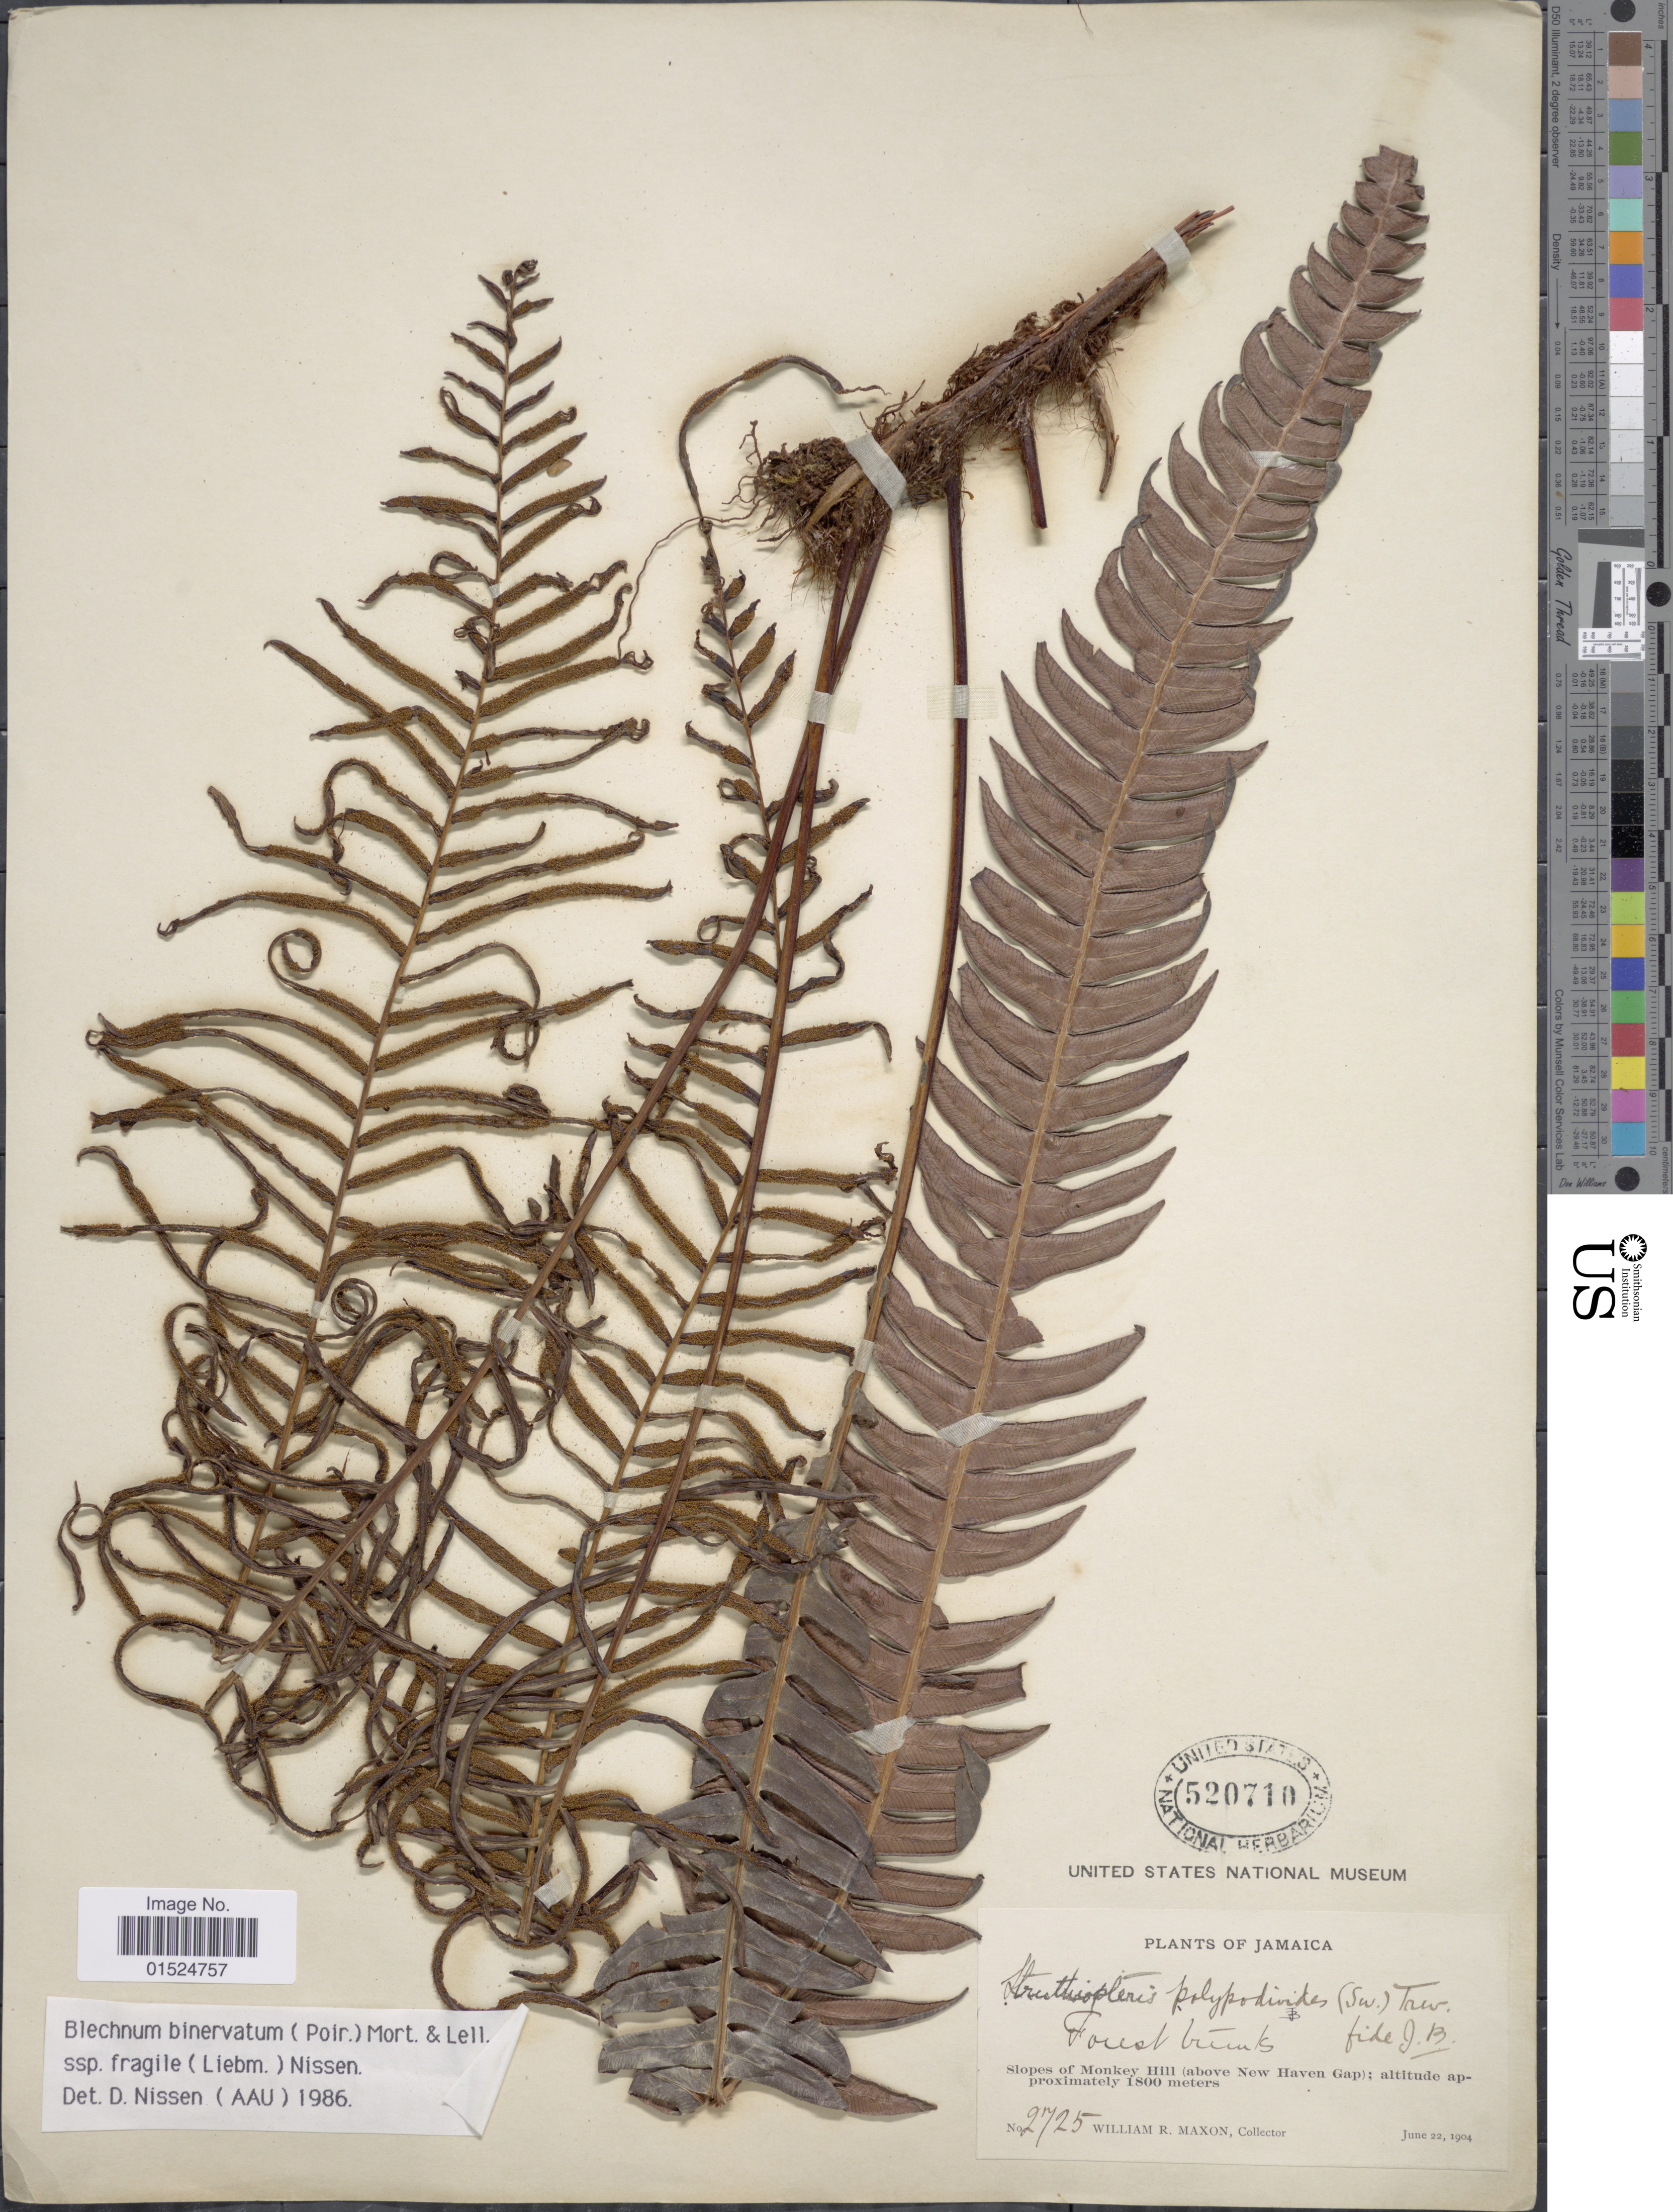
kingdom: Plantae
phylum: Tracheophyta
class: Polypodiopsida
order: Polypodiales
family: Blechnaceae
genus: Blechnum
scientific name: Blechnum fragile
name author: (Liebm.) C.V. Morton & Lellinger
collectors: W. R. Maxon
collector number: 2725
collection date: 1904-06-22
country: Jamaica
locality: Slopes of Monkey Hill (above New Haven Gap)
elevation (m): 1800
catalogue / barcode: US 520710